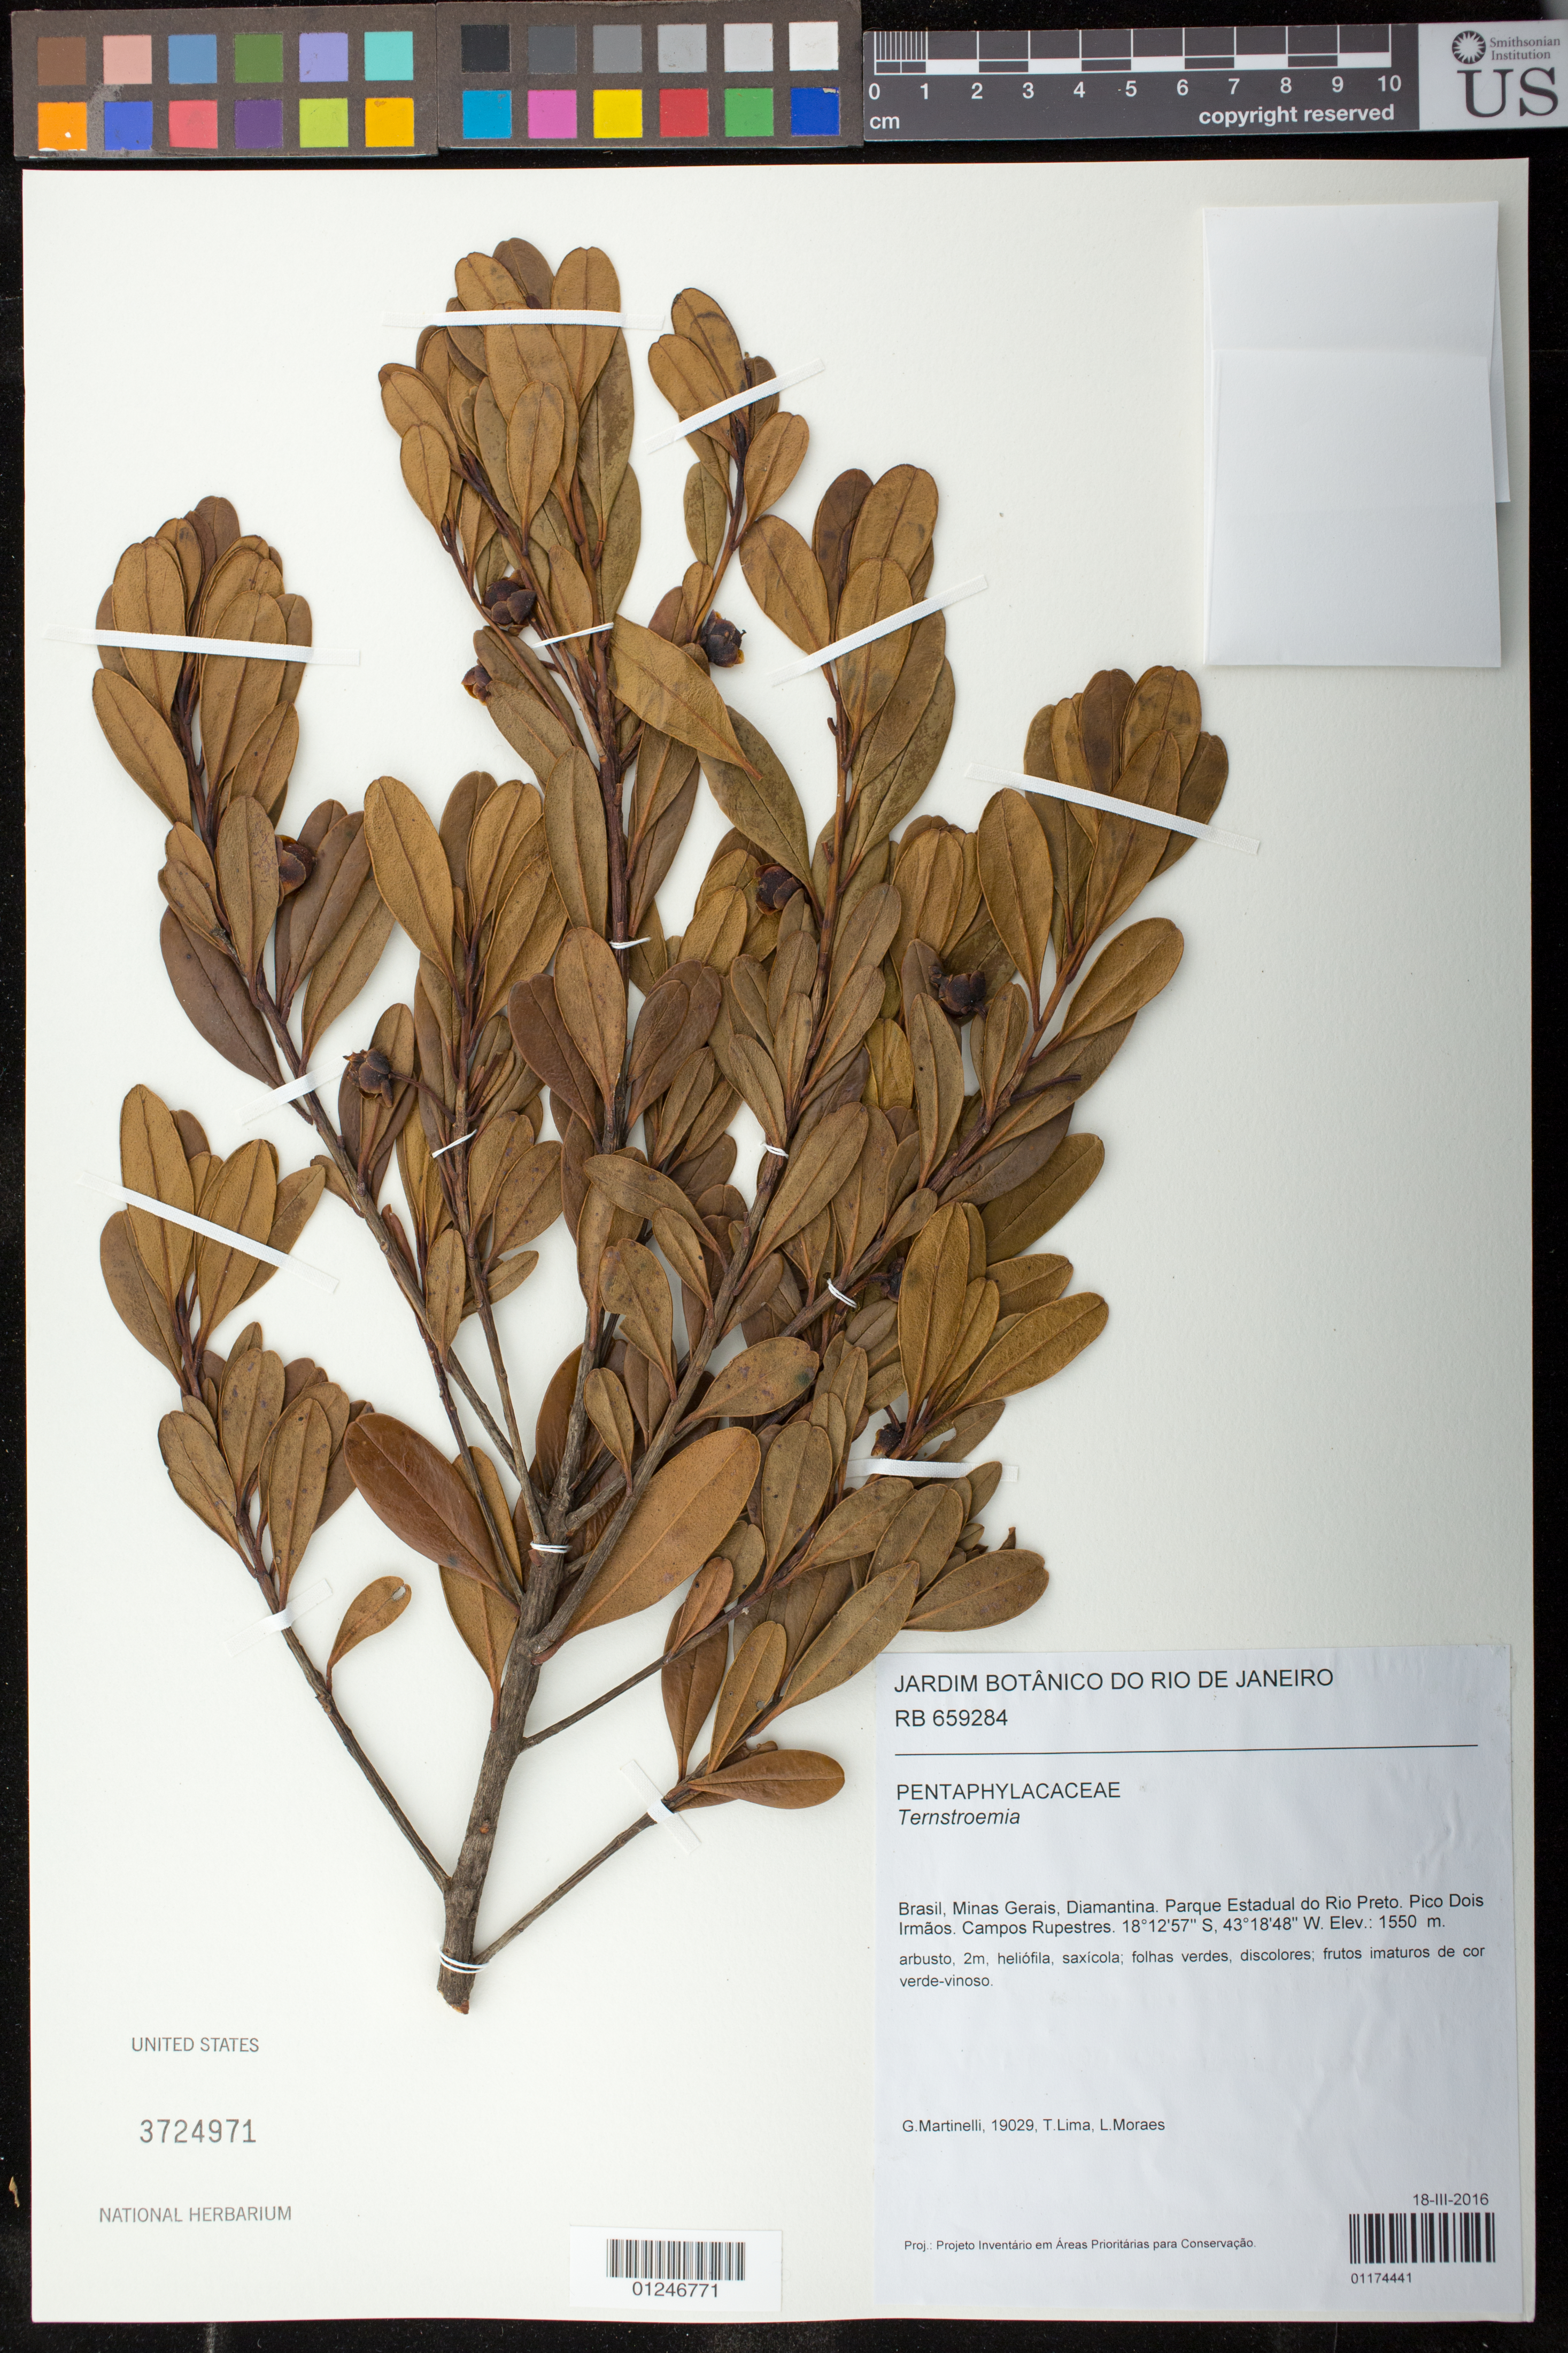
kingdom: Plantae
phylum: Tracheophyta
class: Magnoliopsida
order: Ericales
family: Pentaphylacaceae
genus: Ternstroemia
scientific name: Ternstroemia sp.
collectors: G. Martinelli, T. Lima & L. Moraes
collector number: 19029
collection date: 2016-03-18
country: Brazil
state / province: Minas Gerais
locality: Diamantina, Parque Estadual do Rio Preto, Pico Dois Irmaos. Campos Rupestres.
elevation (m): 1550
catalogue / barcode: US 3724971